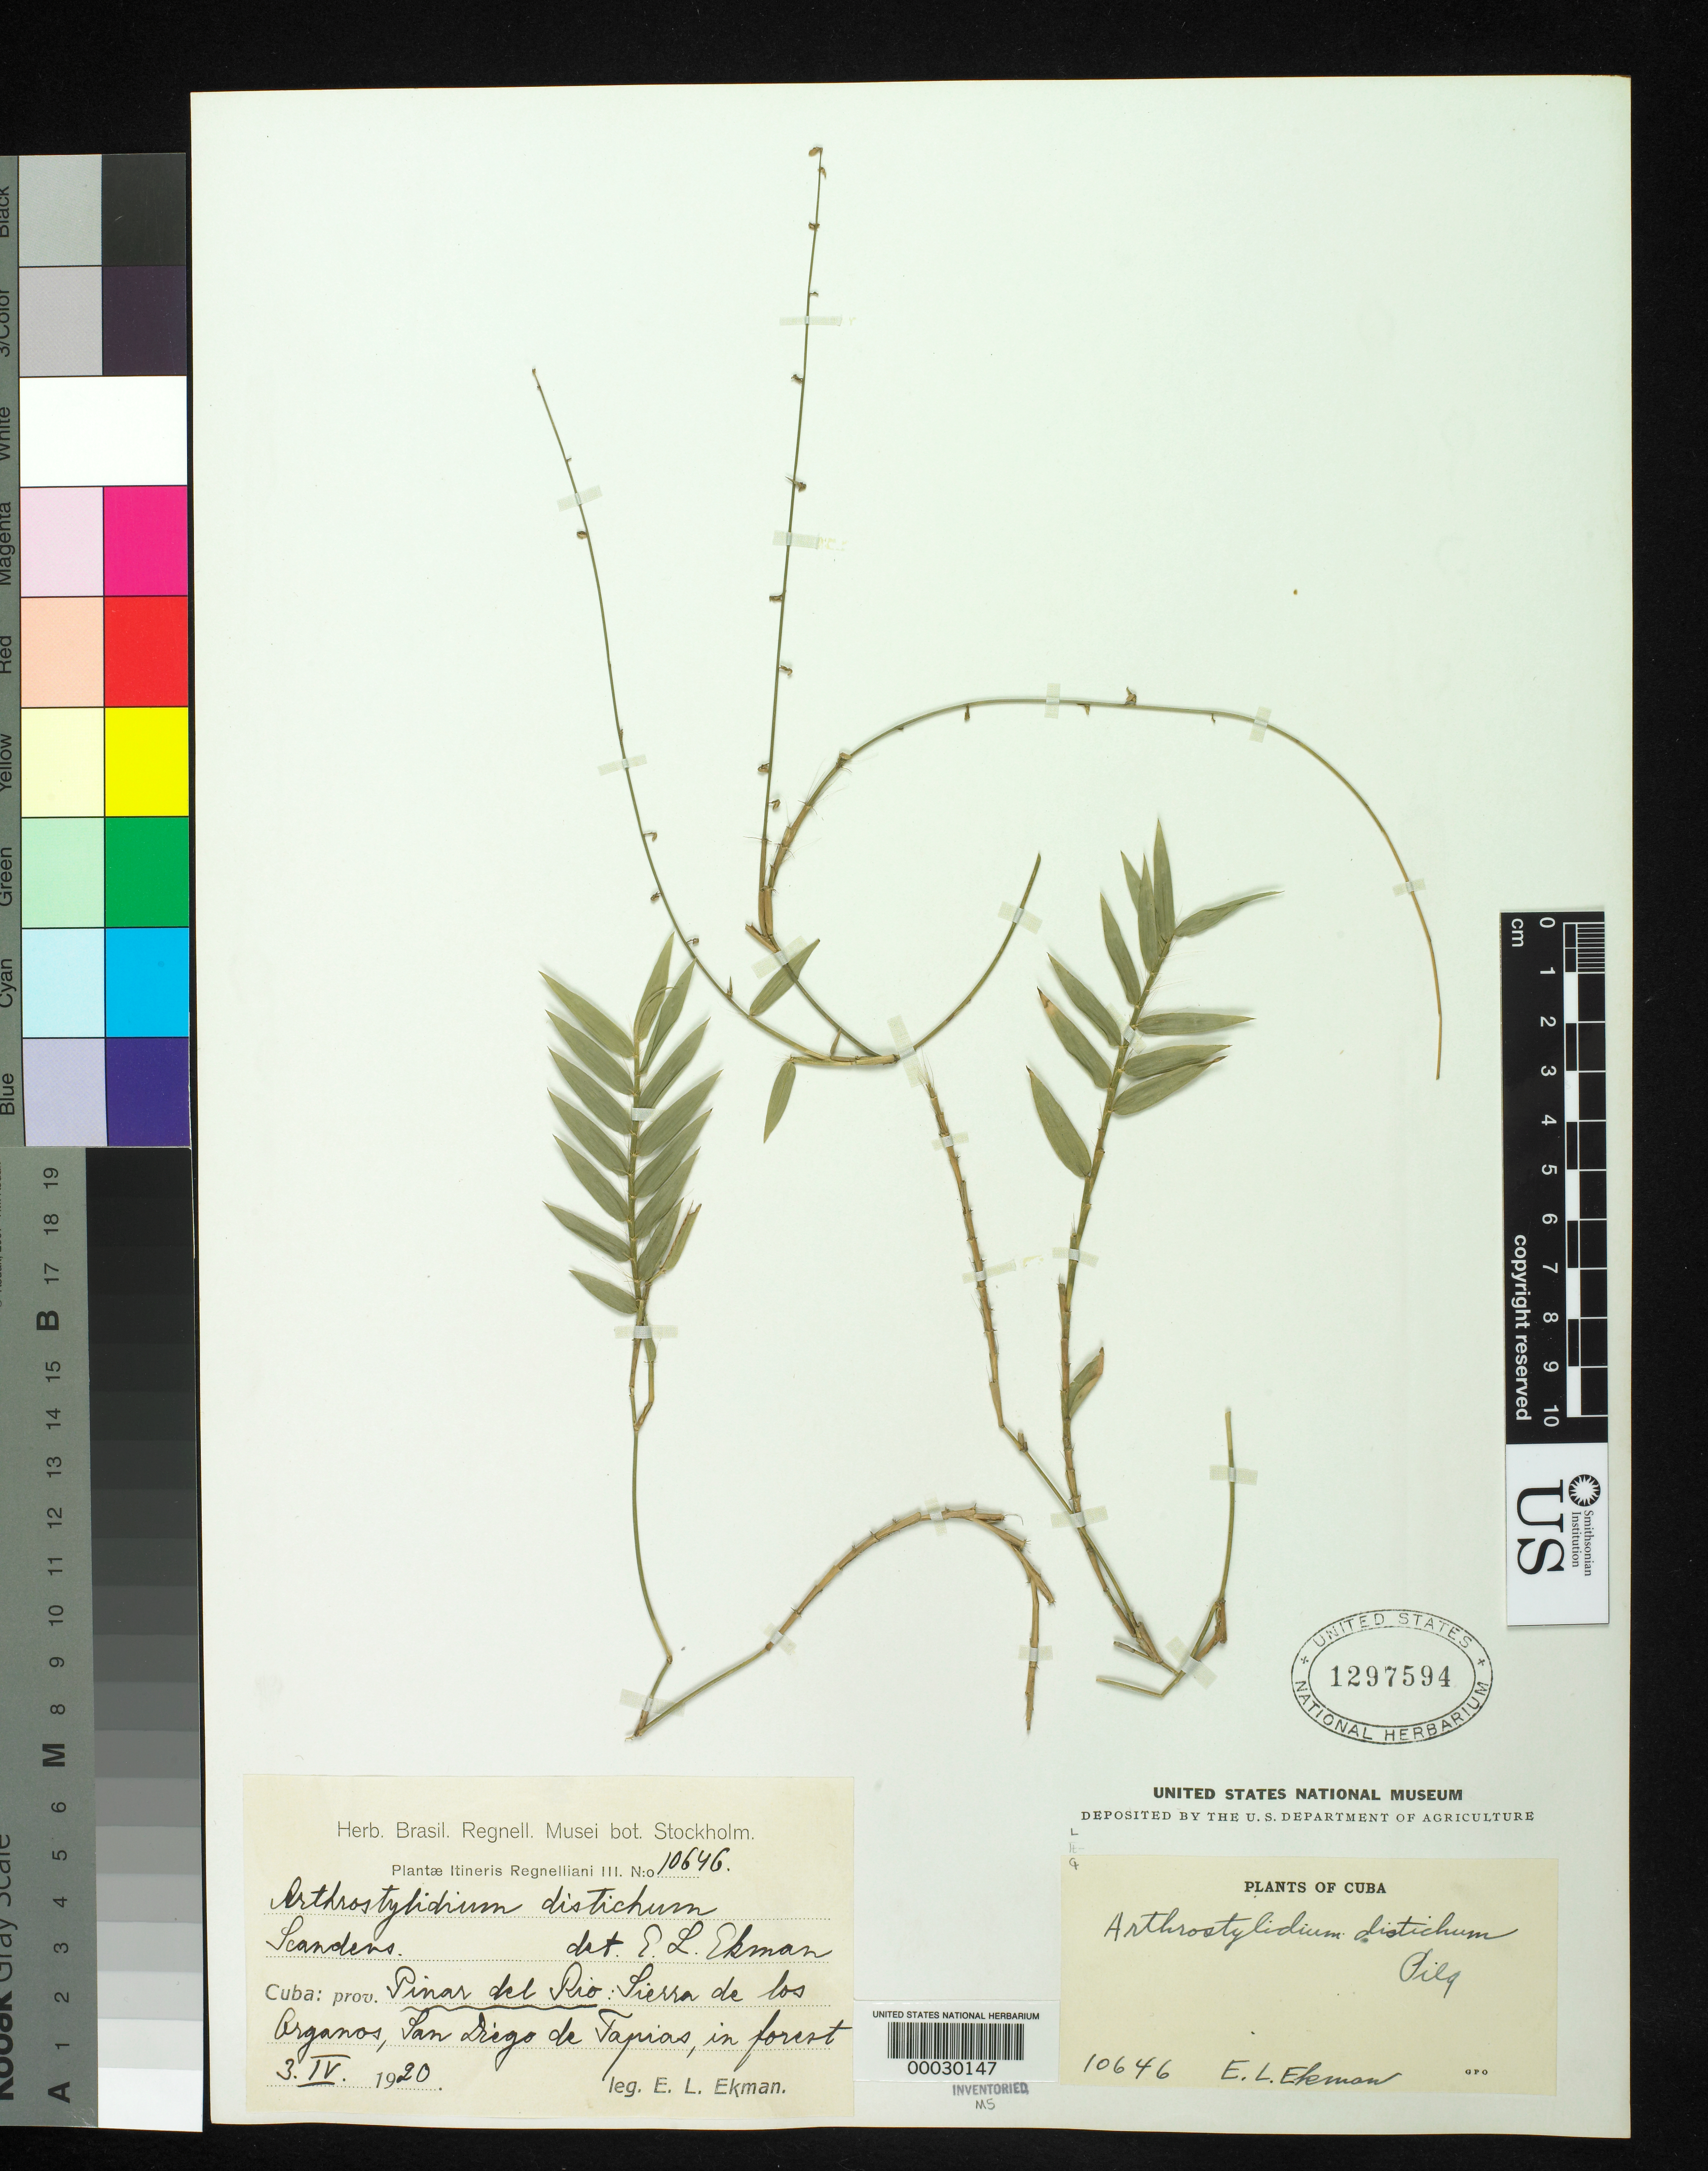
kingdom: Plantae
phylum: Tracheophyta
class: Liliopsida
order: Poales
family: Poaceae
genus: Arthrostylidium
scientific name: Arthrostylidium distichum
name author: Pilg. in Urb.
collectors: E. L. Ekman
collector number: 10646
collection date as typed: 03 Sep 1920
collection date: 1920-09-03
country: Cuba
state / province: Pinar del Río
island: Greater Antilles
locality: San diego de tapias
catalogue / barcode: US 1297594